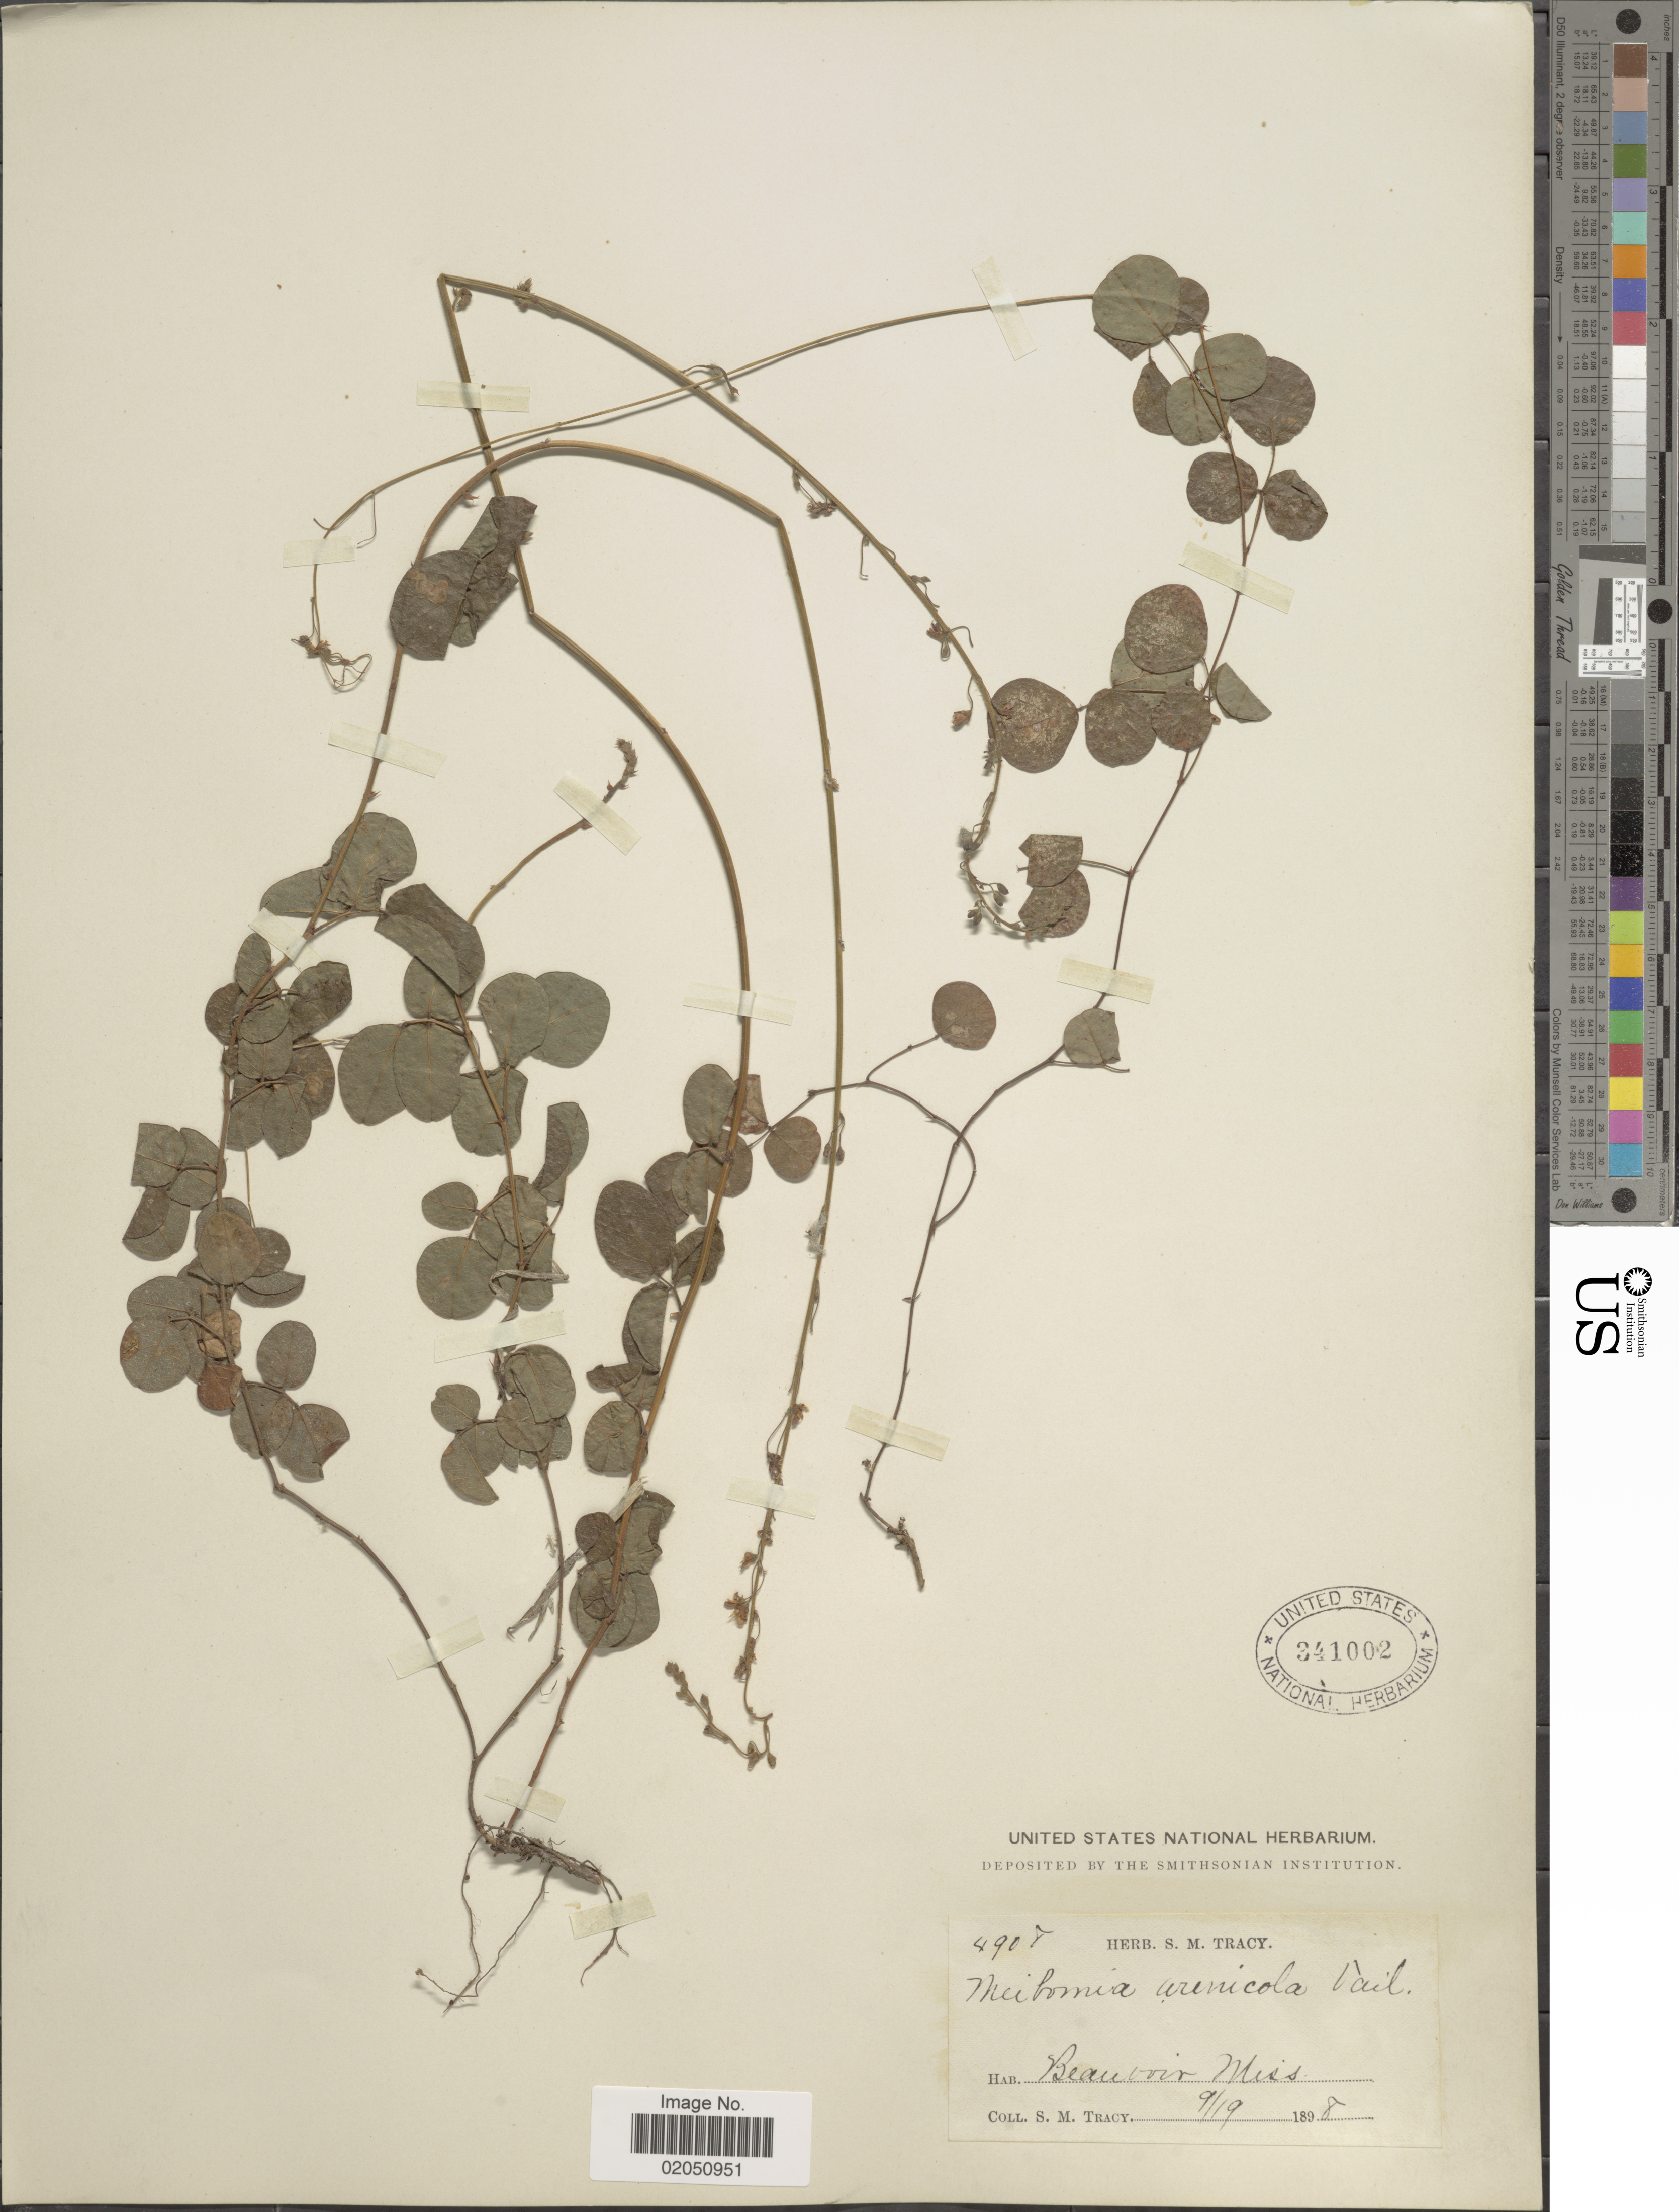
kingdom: Plantae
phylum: Tracheophyta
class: Magnoliopsida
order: Fabales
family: Fabaceae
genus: Desmodium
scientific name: Desmodium lineatum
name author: DC.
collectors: S. M. Tracy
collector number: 4908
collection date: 1898-09-19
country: United States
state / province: Mississippi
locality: Beauboir Miss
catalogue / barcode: US 341002